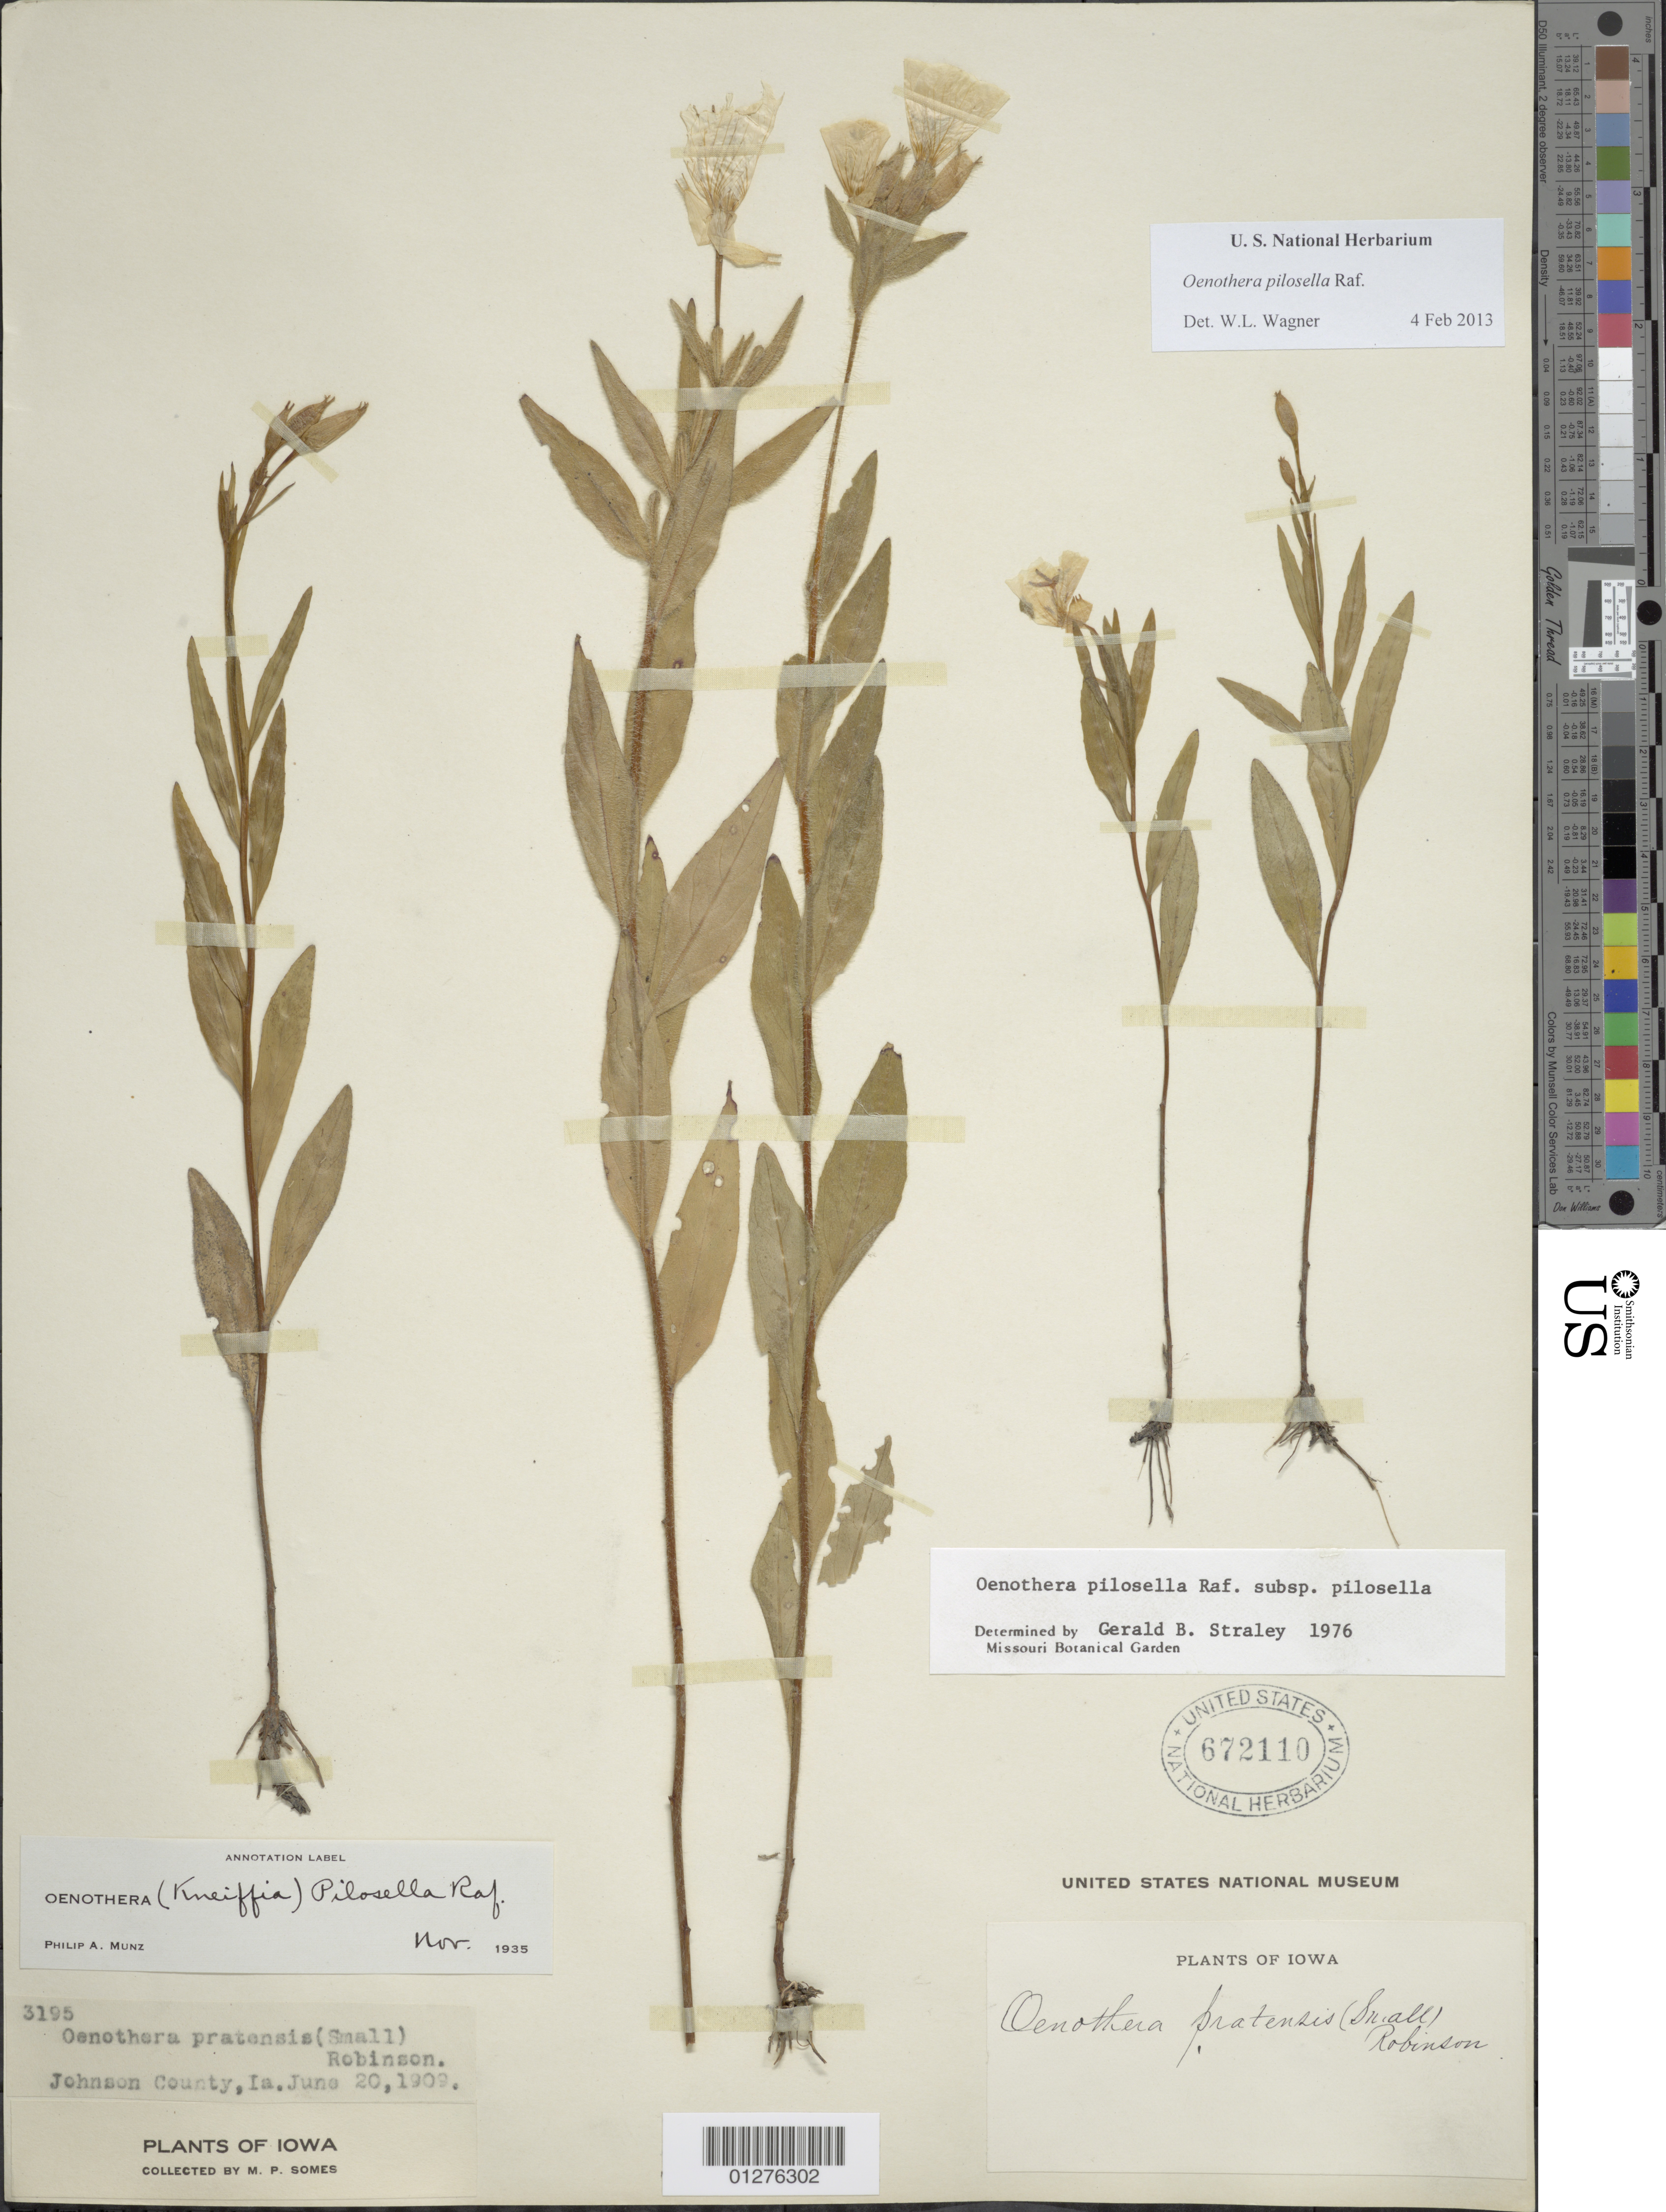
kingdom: Plantae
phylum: Tracheophyta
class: Magnoliopsida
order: Myrtales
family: Onagraceae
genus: Oenothera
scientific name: Oenothera pilosella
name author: Raf.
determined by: Wagner, W. L., (BOT), Smithsonian Institution - National Museum of Natural History (UNITED STATES)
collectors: M. Somes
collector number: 3195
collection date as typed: June 20, 1909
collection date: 1909-06-20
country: United States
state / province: Iowa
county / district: Johnson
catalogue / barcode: US 672110